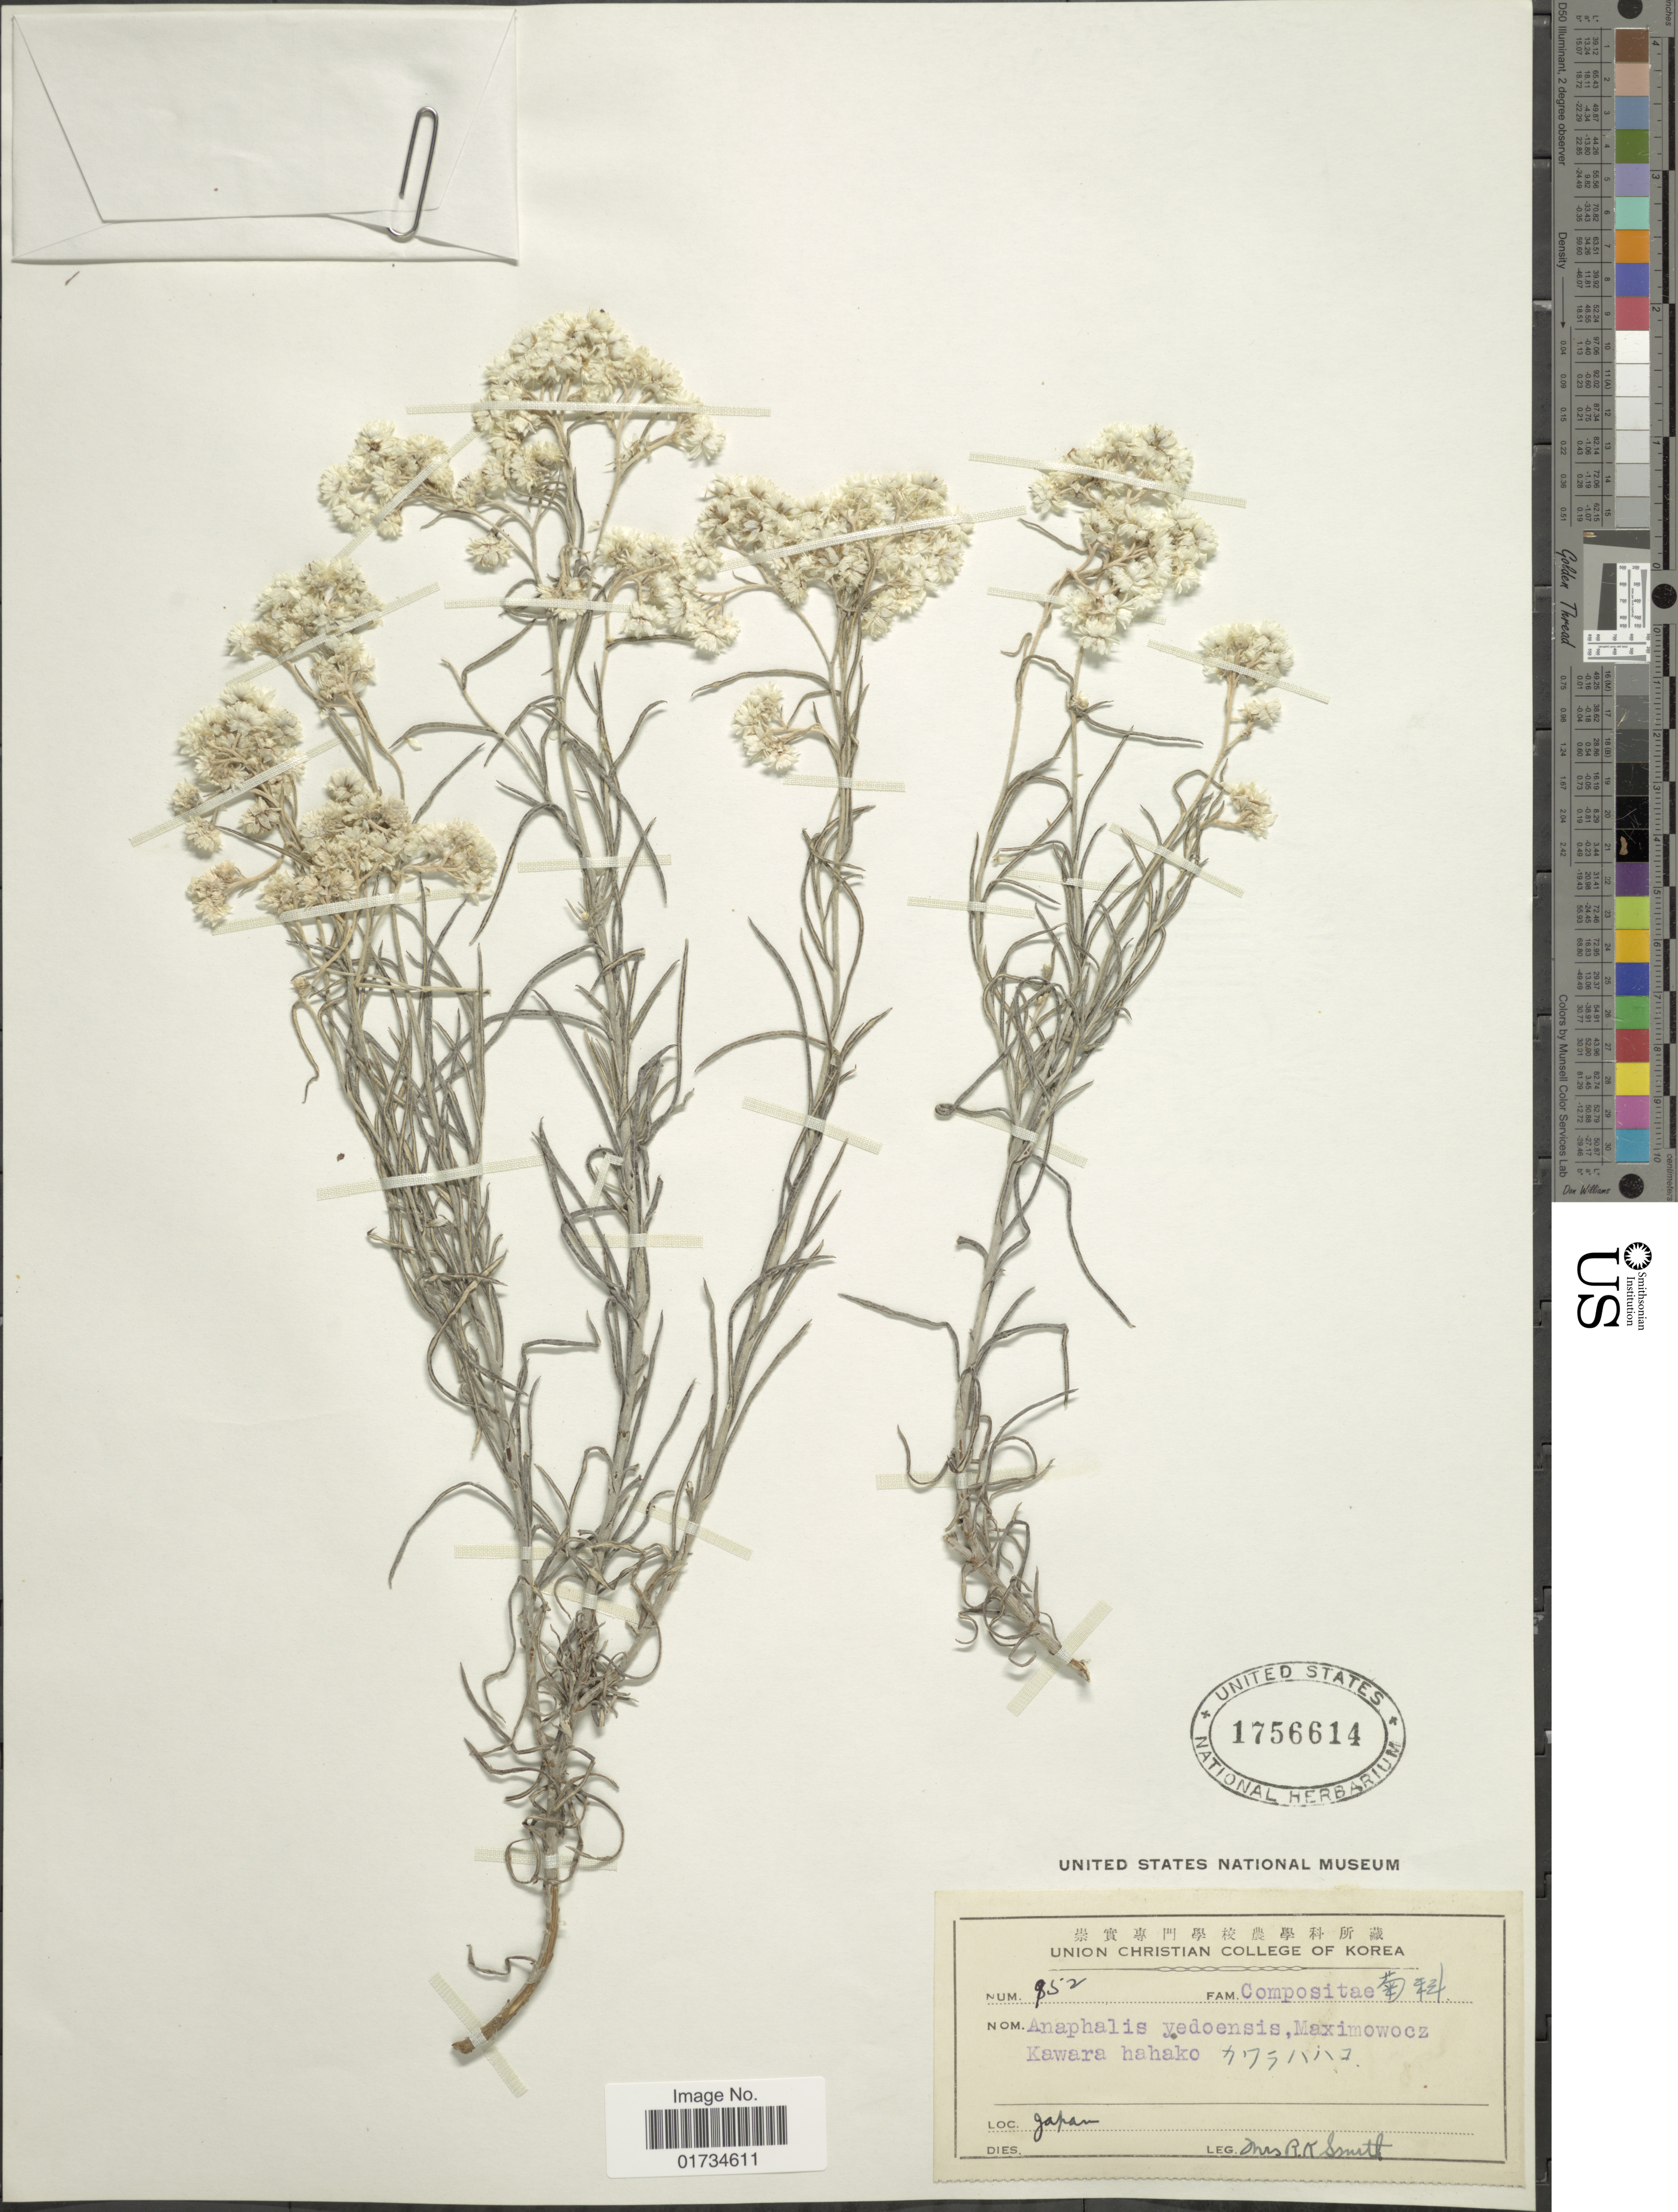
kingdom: Plantae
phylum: Tracheophyta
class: Magnoliopsida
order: Asterales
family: Asteraceae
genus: Anaphalis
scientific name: Anaphalis japonica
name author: Maxim.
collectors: Mrs. R. K. Smith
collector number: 852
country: Japan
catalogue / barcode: US 1756614